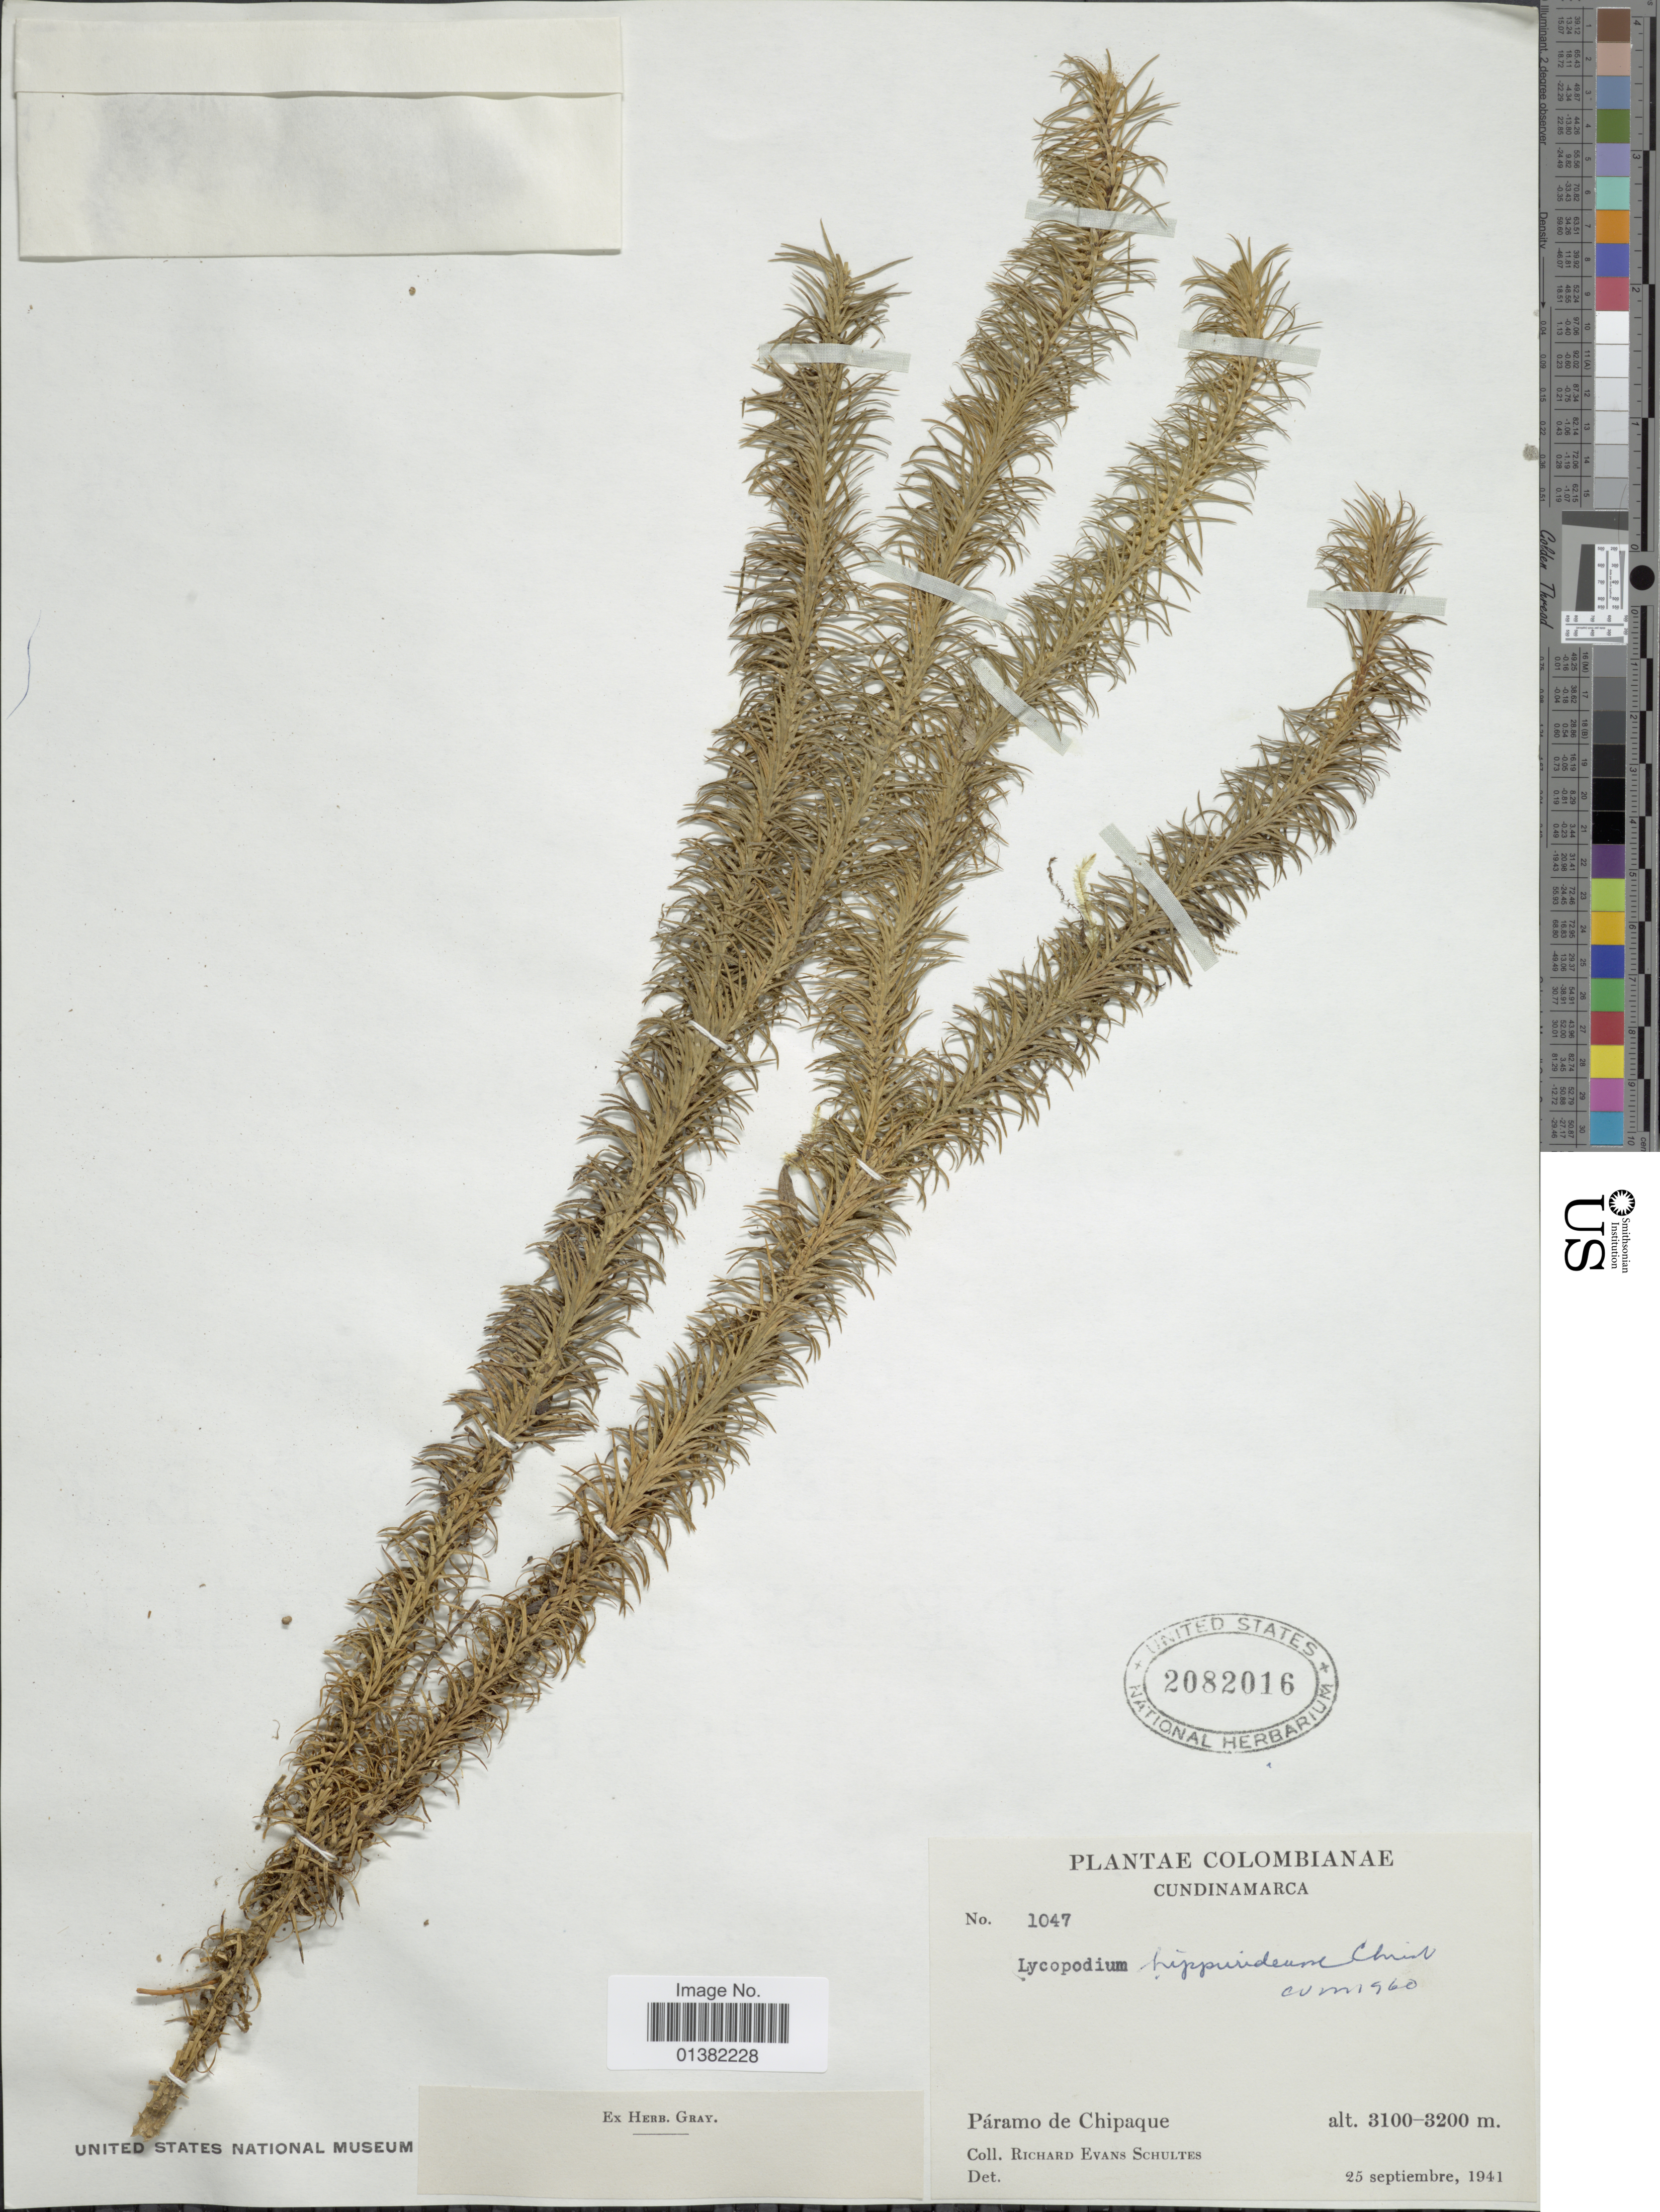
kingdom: Plantae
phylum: Tracheophyta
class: Lycopodiopsida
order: Lycopodiales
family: Lycopodiaceae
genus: Phlegmariurus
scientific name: Phlegmariurus hippurideus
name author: (Christ) B. Øllg.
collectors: R. E. Schultes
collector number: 1047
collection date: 1941-09-25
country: Colombia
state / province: Cundinamarca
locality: Páramo de Chipaque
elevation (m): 3100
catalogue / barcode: US 2082016